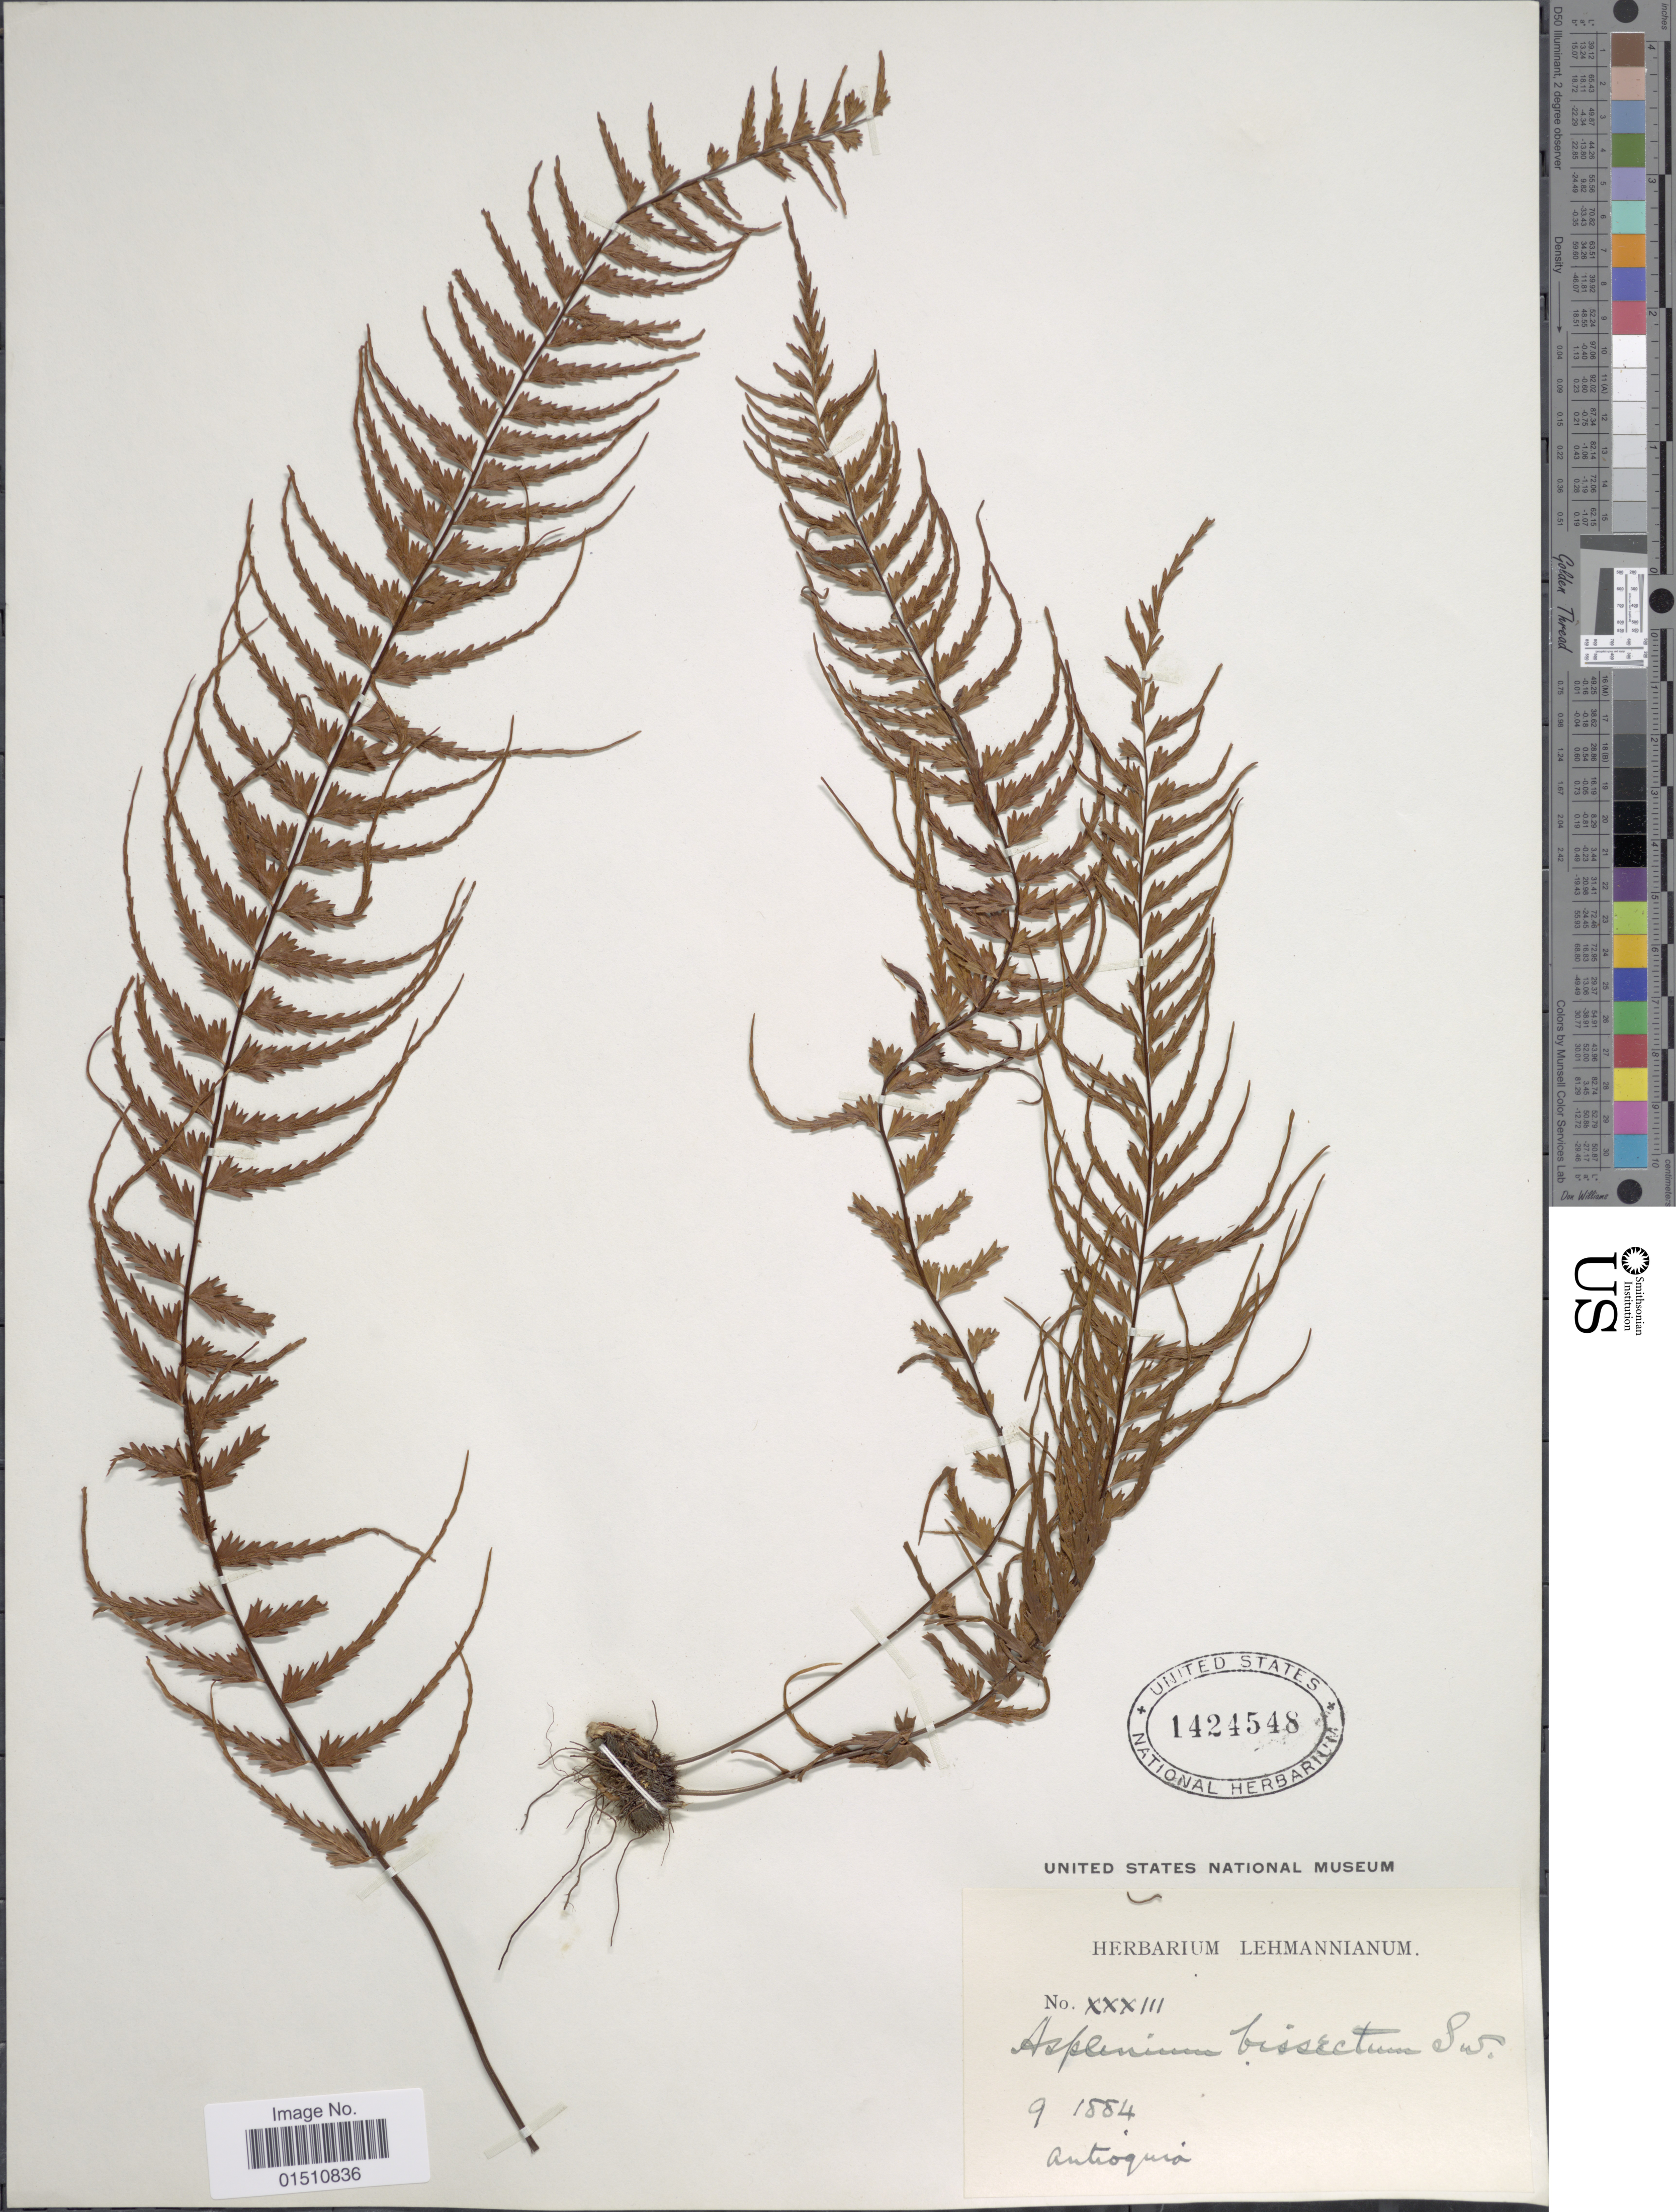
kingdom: Plantae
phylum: Tracheophyta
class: Polypodiopsida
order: Polypodiales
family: Aspleniaceae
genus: Asplenium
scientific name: Asplenium dissectum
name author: Brack. in Wilkes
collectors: ex herb. Lehmannianum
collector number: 33*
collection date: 1884-09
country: Colombia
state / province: Antioquia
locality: Colombia, Antioquia.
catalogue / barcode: US 1424548